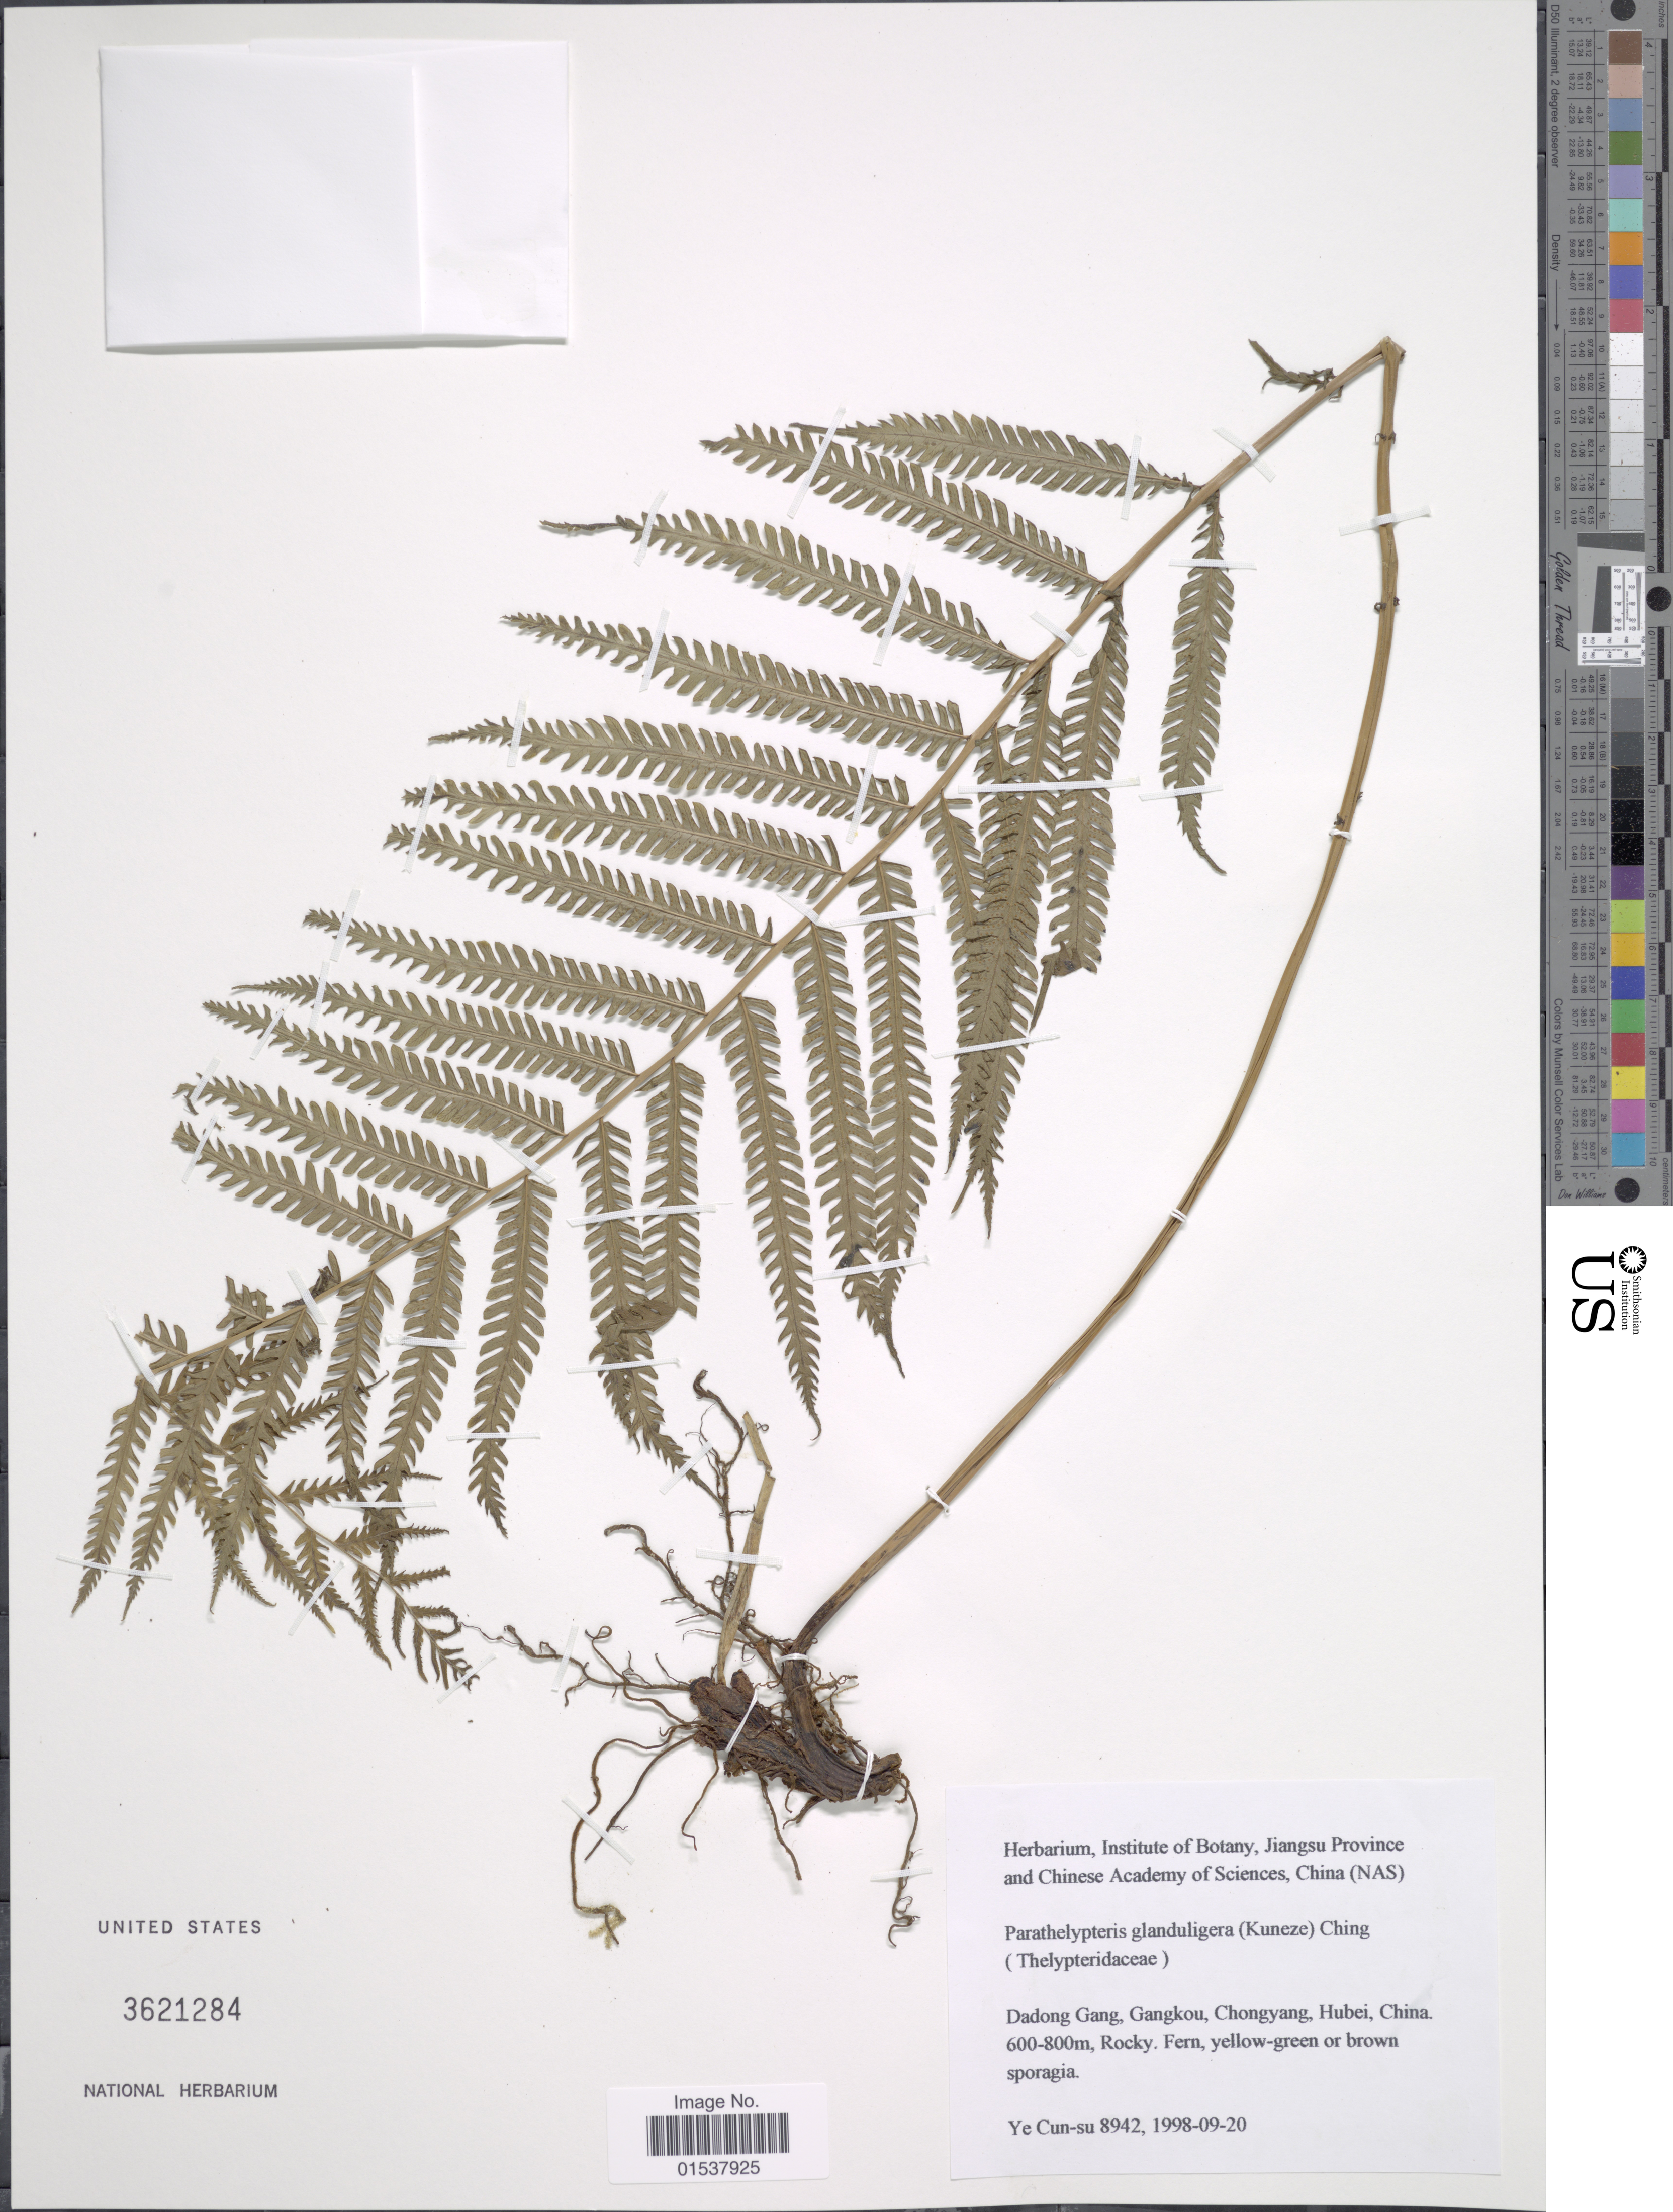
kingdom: Plantae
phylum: Tracheophyta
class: Polypodiopsida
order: Polypodiales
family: Thelypteridaceae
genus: Parathelypteris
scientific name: Parathelypteris glanduligera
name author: (Kunze) Ching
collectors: Ye Cun-su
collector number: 8942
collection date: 1998-09-20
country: China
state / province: Hubei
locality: Dadong Gang, Gangkou, Chongyang, Hubei, China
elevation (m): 600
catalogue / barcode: US 3621284